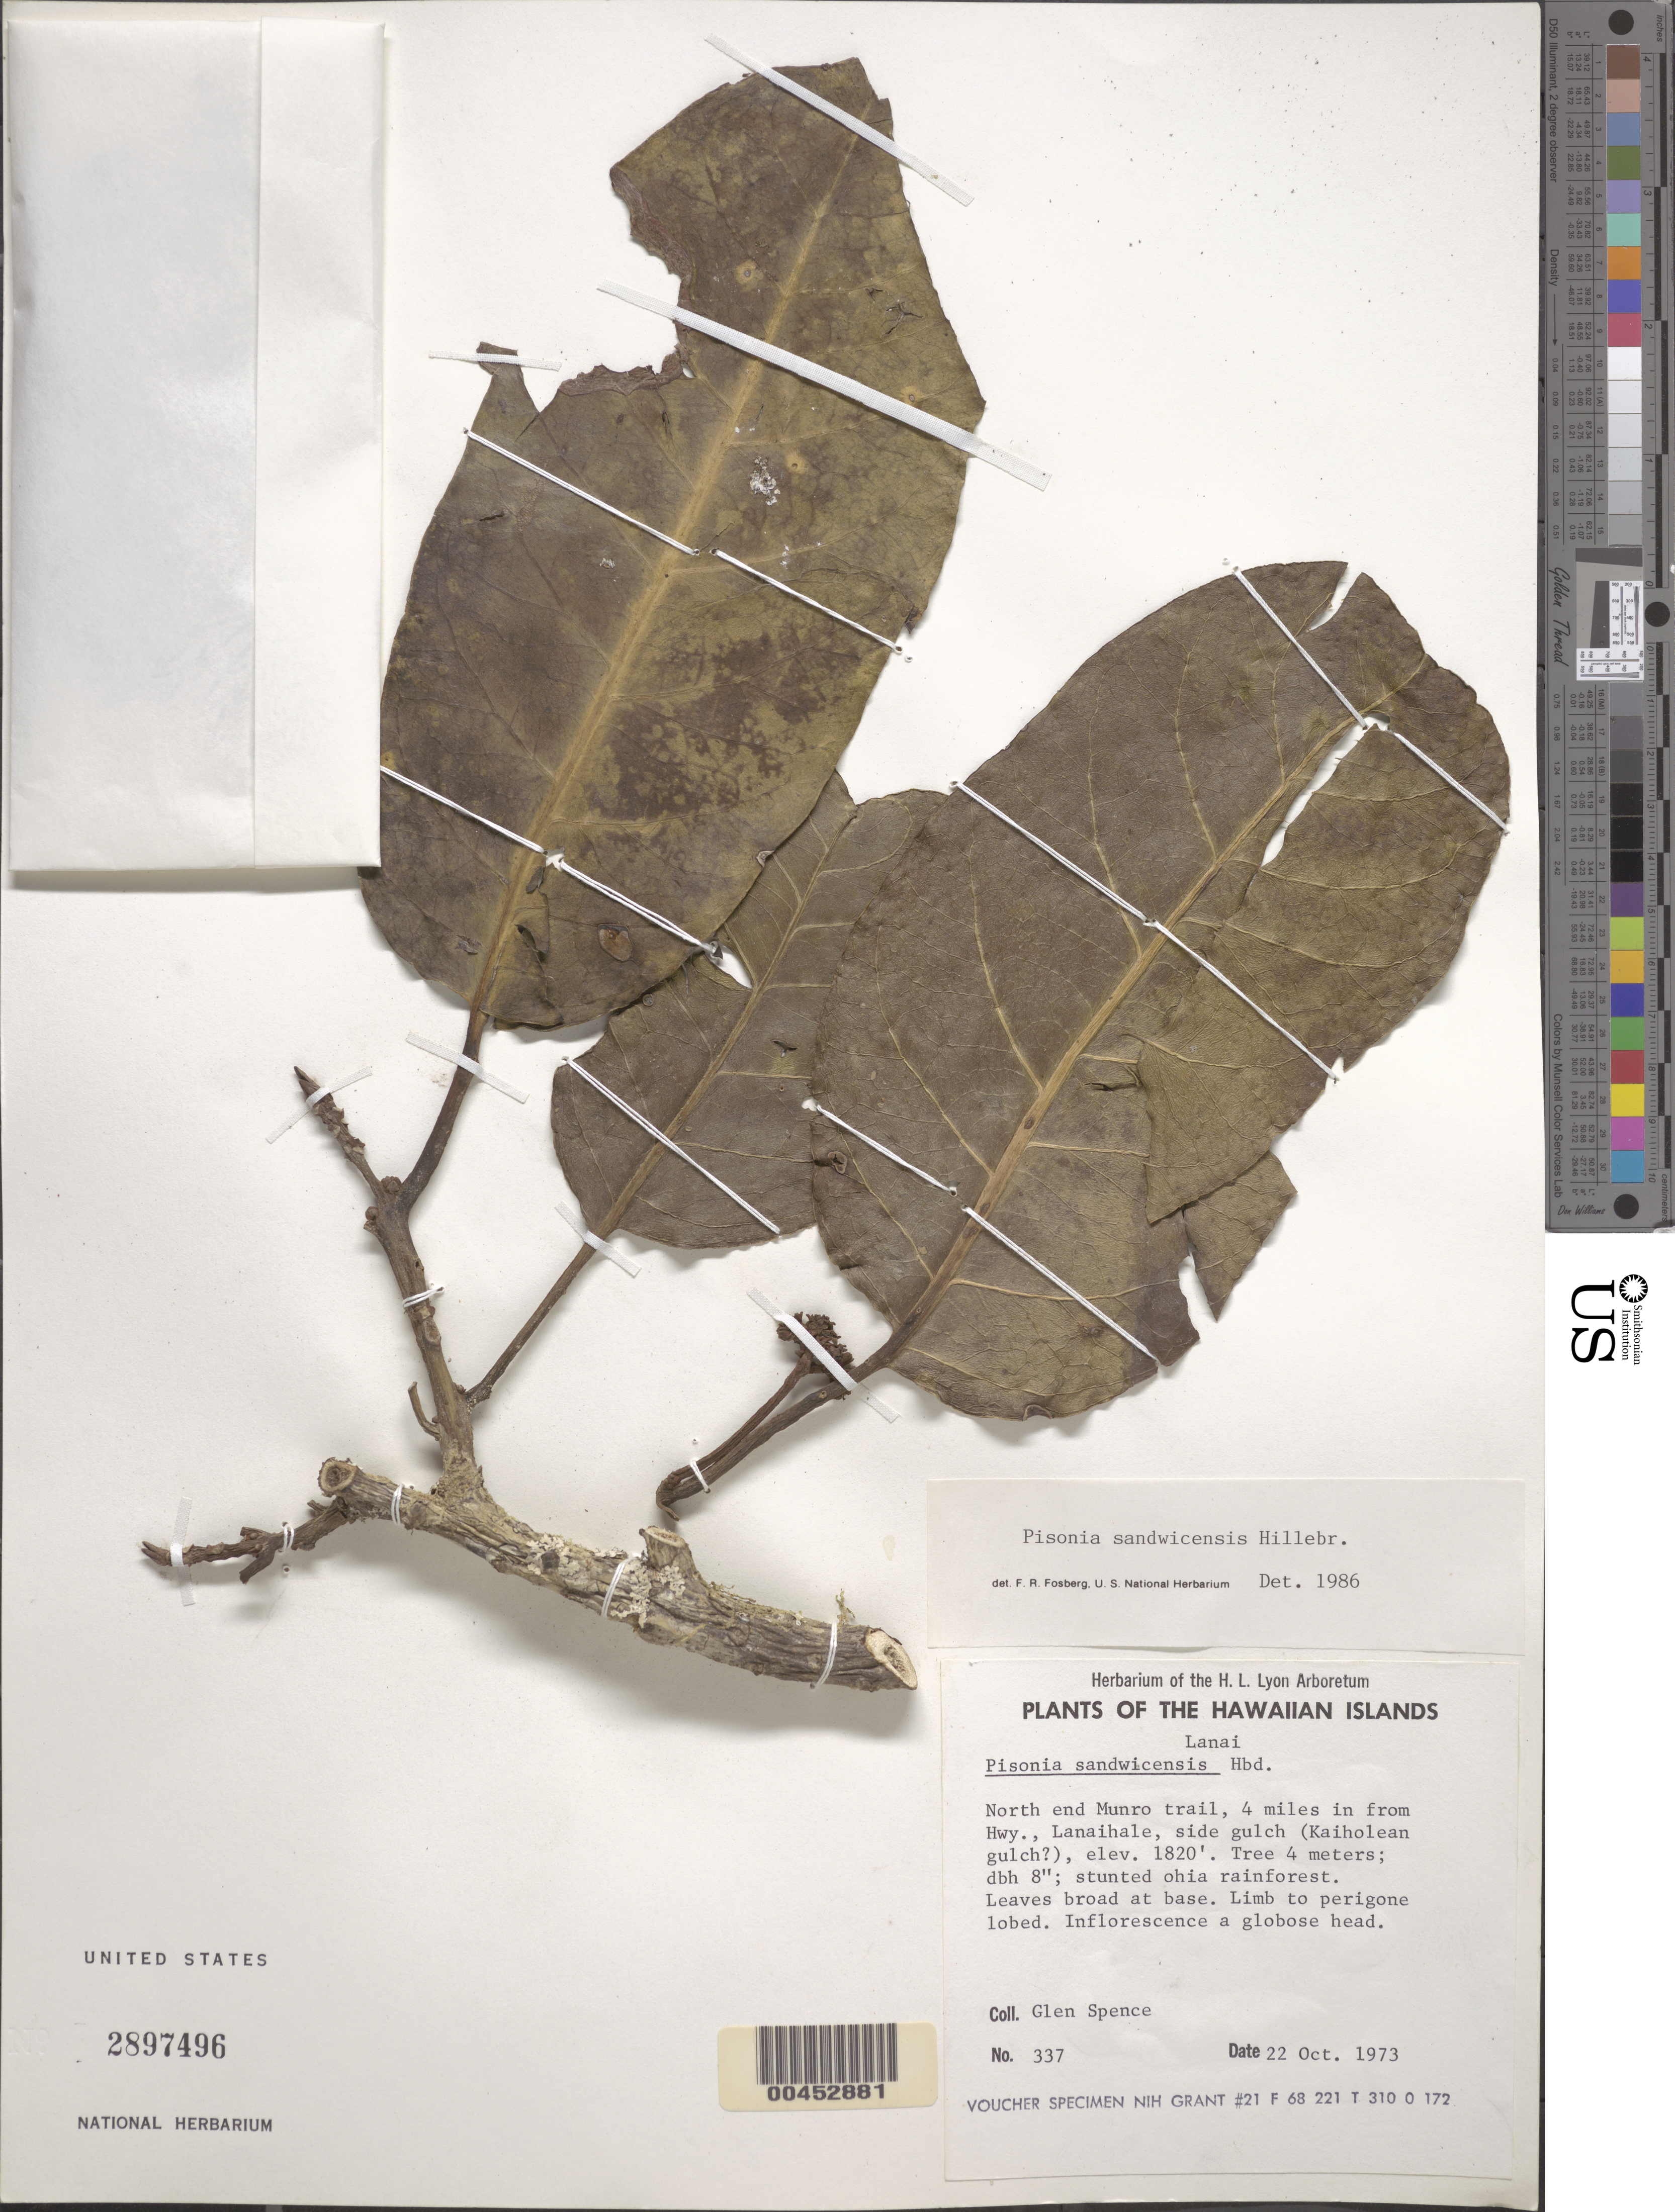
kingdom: Plantae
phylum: Tracheophyta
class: Magnoliopsida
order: Caryophyllales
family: Nyctaginaceae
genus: Rockia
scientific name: Rockia sandwicensis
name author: (Hillebr.) Heimerl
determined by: Wagner, W. L., (BOT), Smithsonian Institution - National Museum of Natural History (UNITED STATES)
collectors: G. Spence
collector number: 337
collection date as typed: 22 Oct 1973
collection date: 1973-10-22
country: United States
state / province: Hawaii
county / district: Maui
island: Lana'i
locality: N end Munro Trail, 4 mi in from Hwy, Lanaihale, side gulch (Kaiholean gulch?)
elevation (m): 555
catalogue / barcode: US 2897496